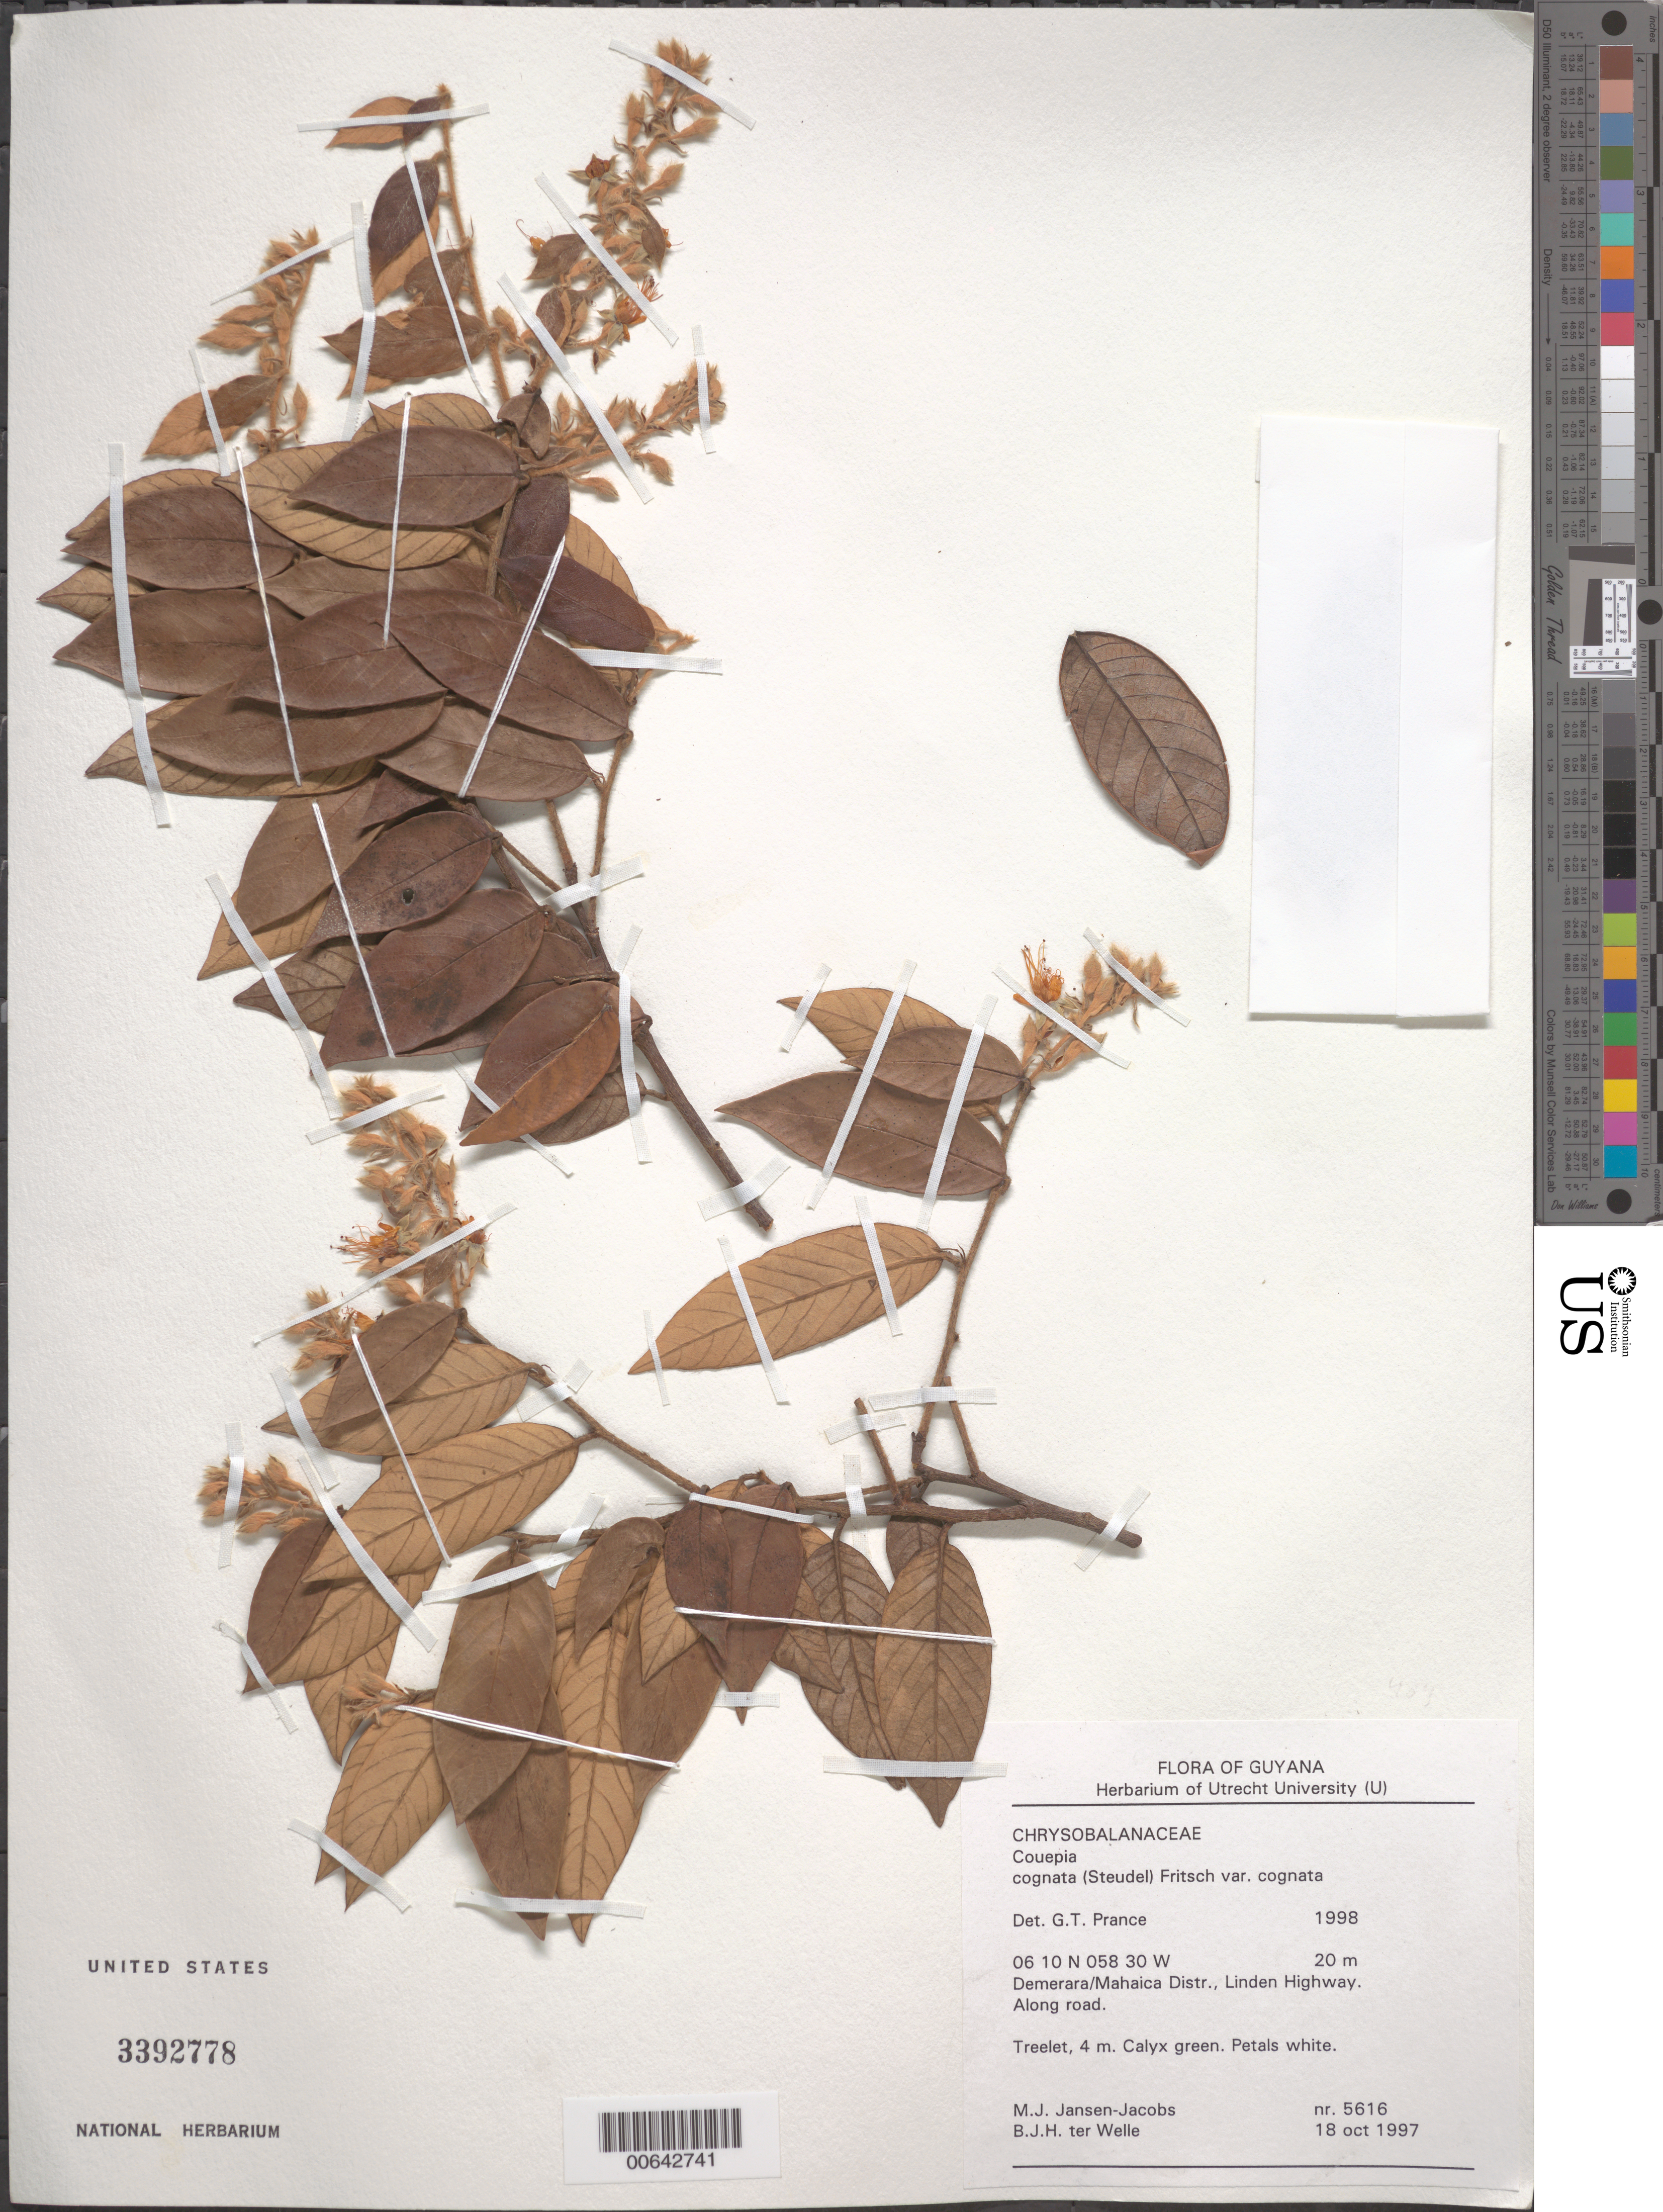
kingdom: Plantae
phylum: Tracheophyta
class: Magnoliopsida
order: Malpighiales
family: Chrysobalanaceae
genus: Gaulettia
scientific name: Gaulettia cognata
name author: (Steud.) Sothers & Prance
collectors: M. J. Jansen-Jacobs & B. Welle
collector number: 5616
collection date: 1997-10-18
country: Guyana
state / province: Demerara-Mahaica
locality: Demerara/Mahaica Distr., Linden Highway. Along road.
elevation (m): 20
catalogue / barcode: US 3392778